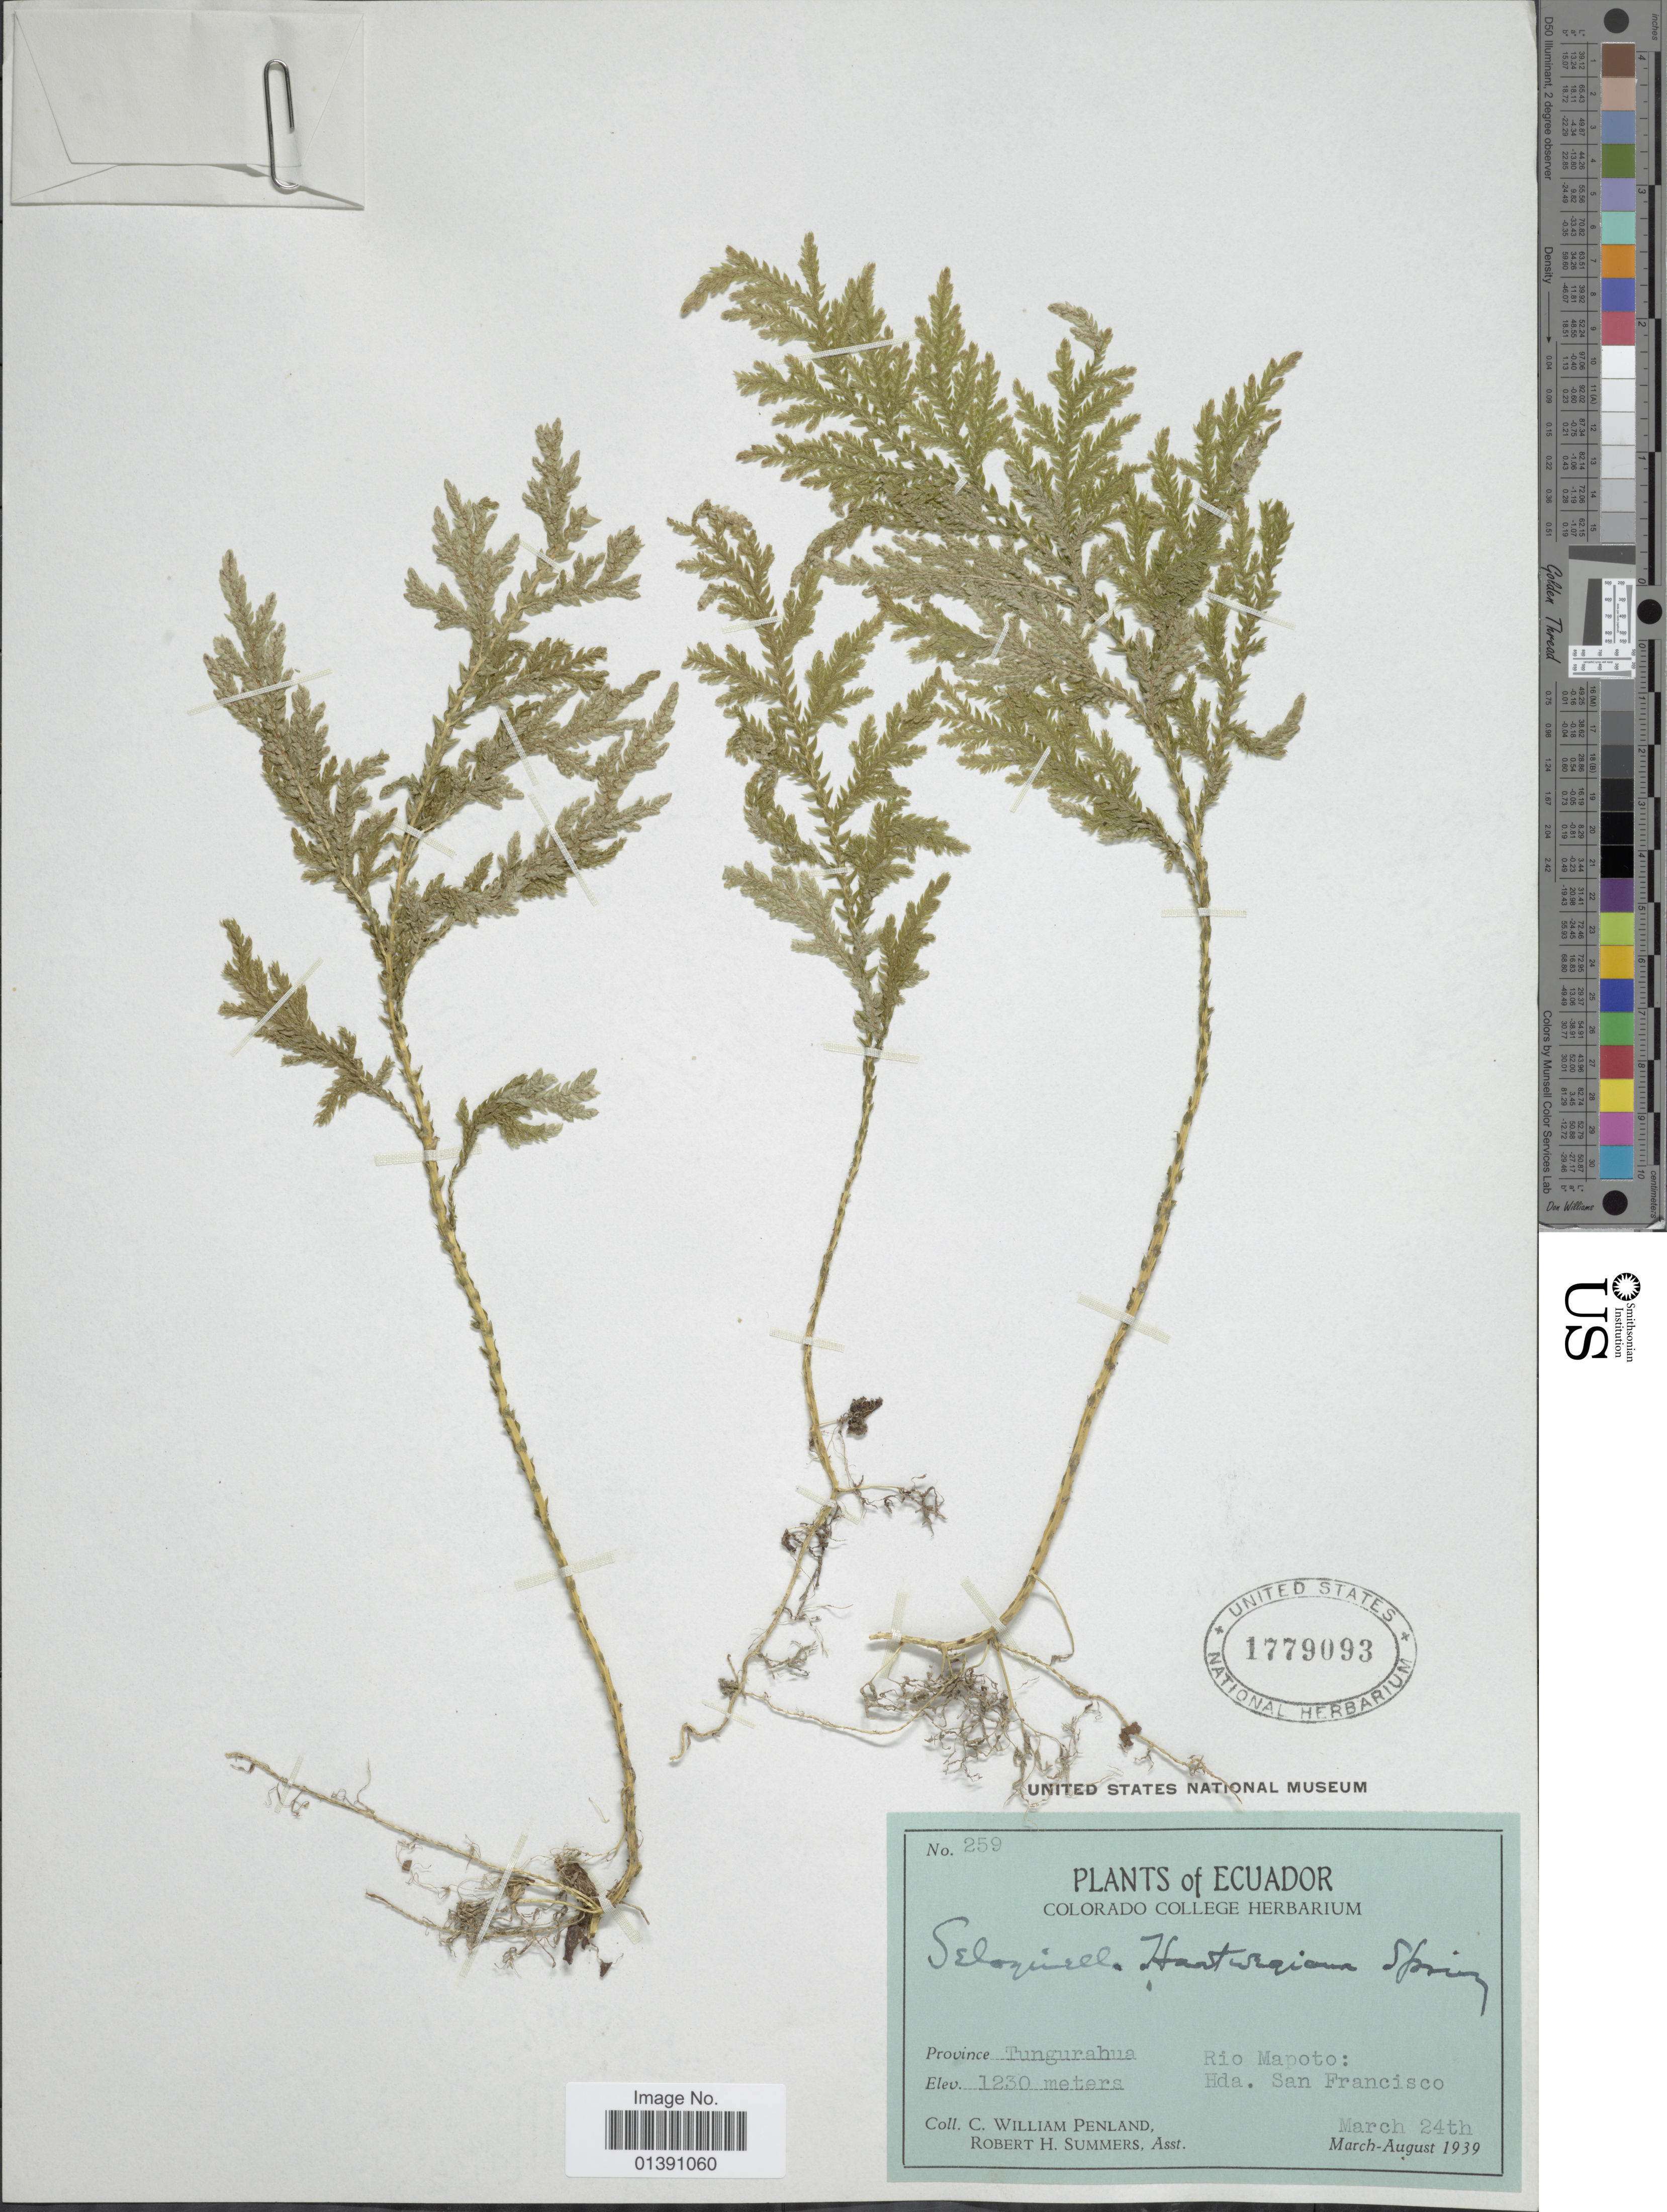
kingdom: Plantae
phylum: Tracheophyta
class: Lycopodiopsida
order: Selaginellales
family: Selaginellaceae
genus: Selaginella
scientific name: Selaginella hartwegiana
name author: Spring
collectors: C. W. Penland & R. Summers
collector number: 259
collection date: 1939-03-24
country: Ecuador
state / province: Tungurahua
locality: Rio Mapoto: Hda. San Francisco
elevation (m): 1230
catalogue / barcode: US 1779093